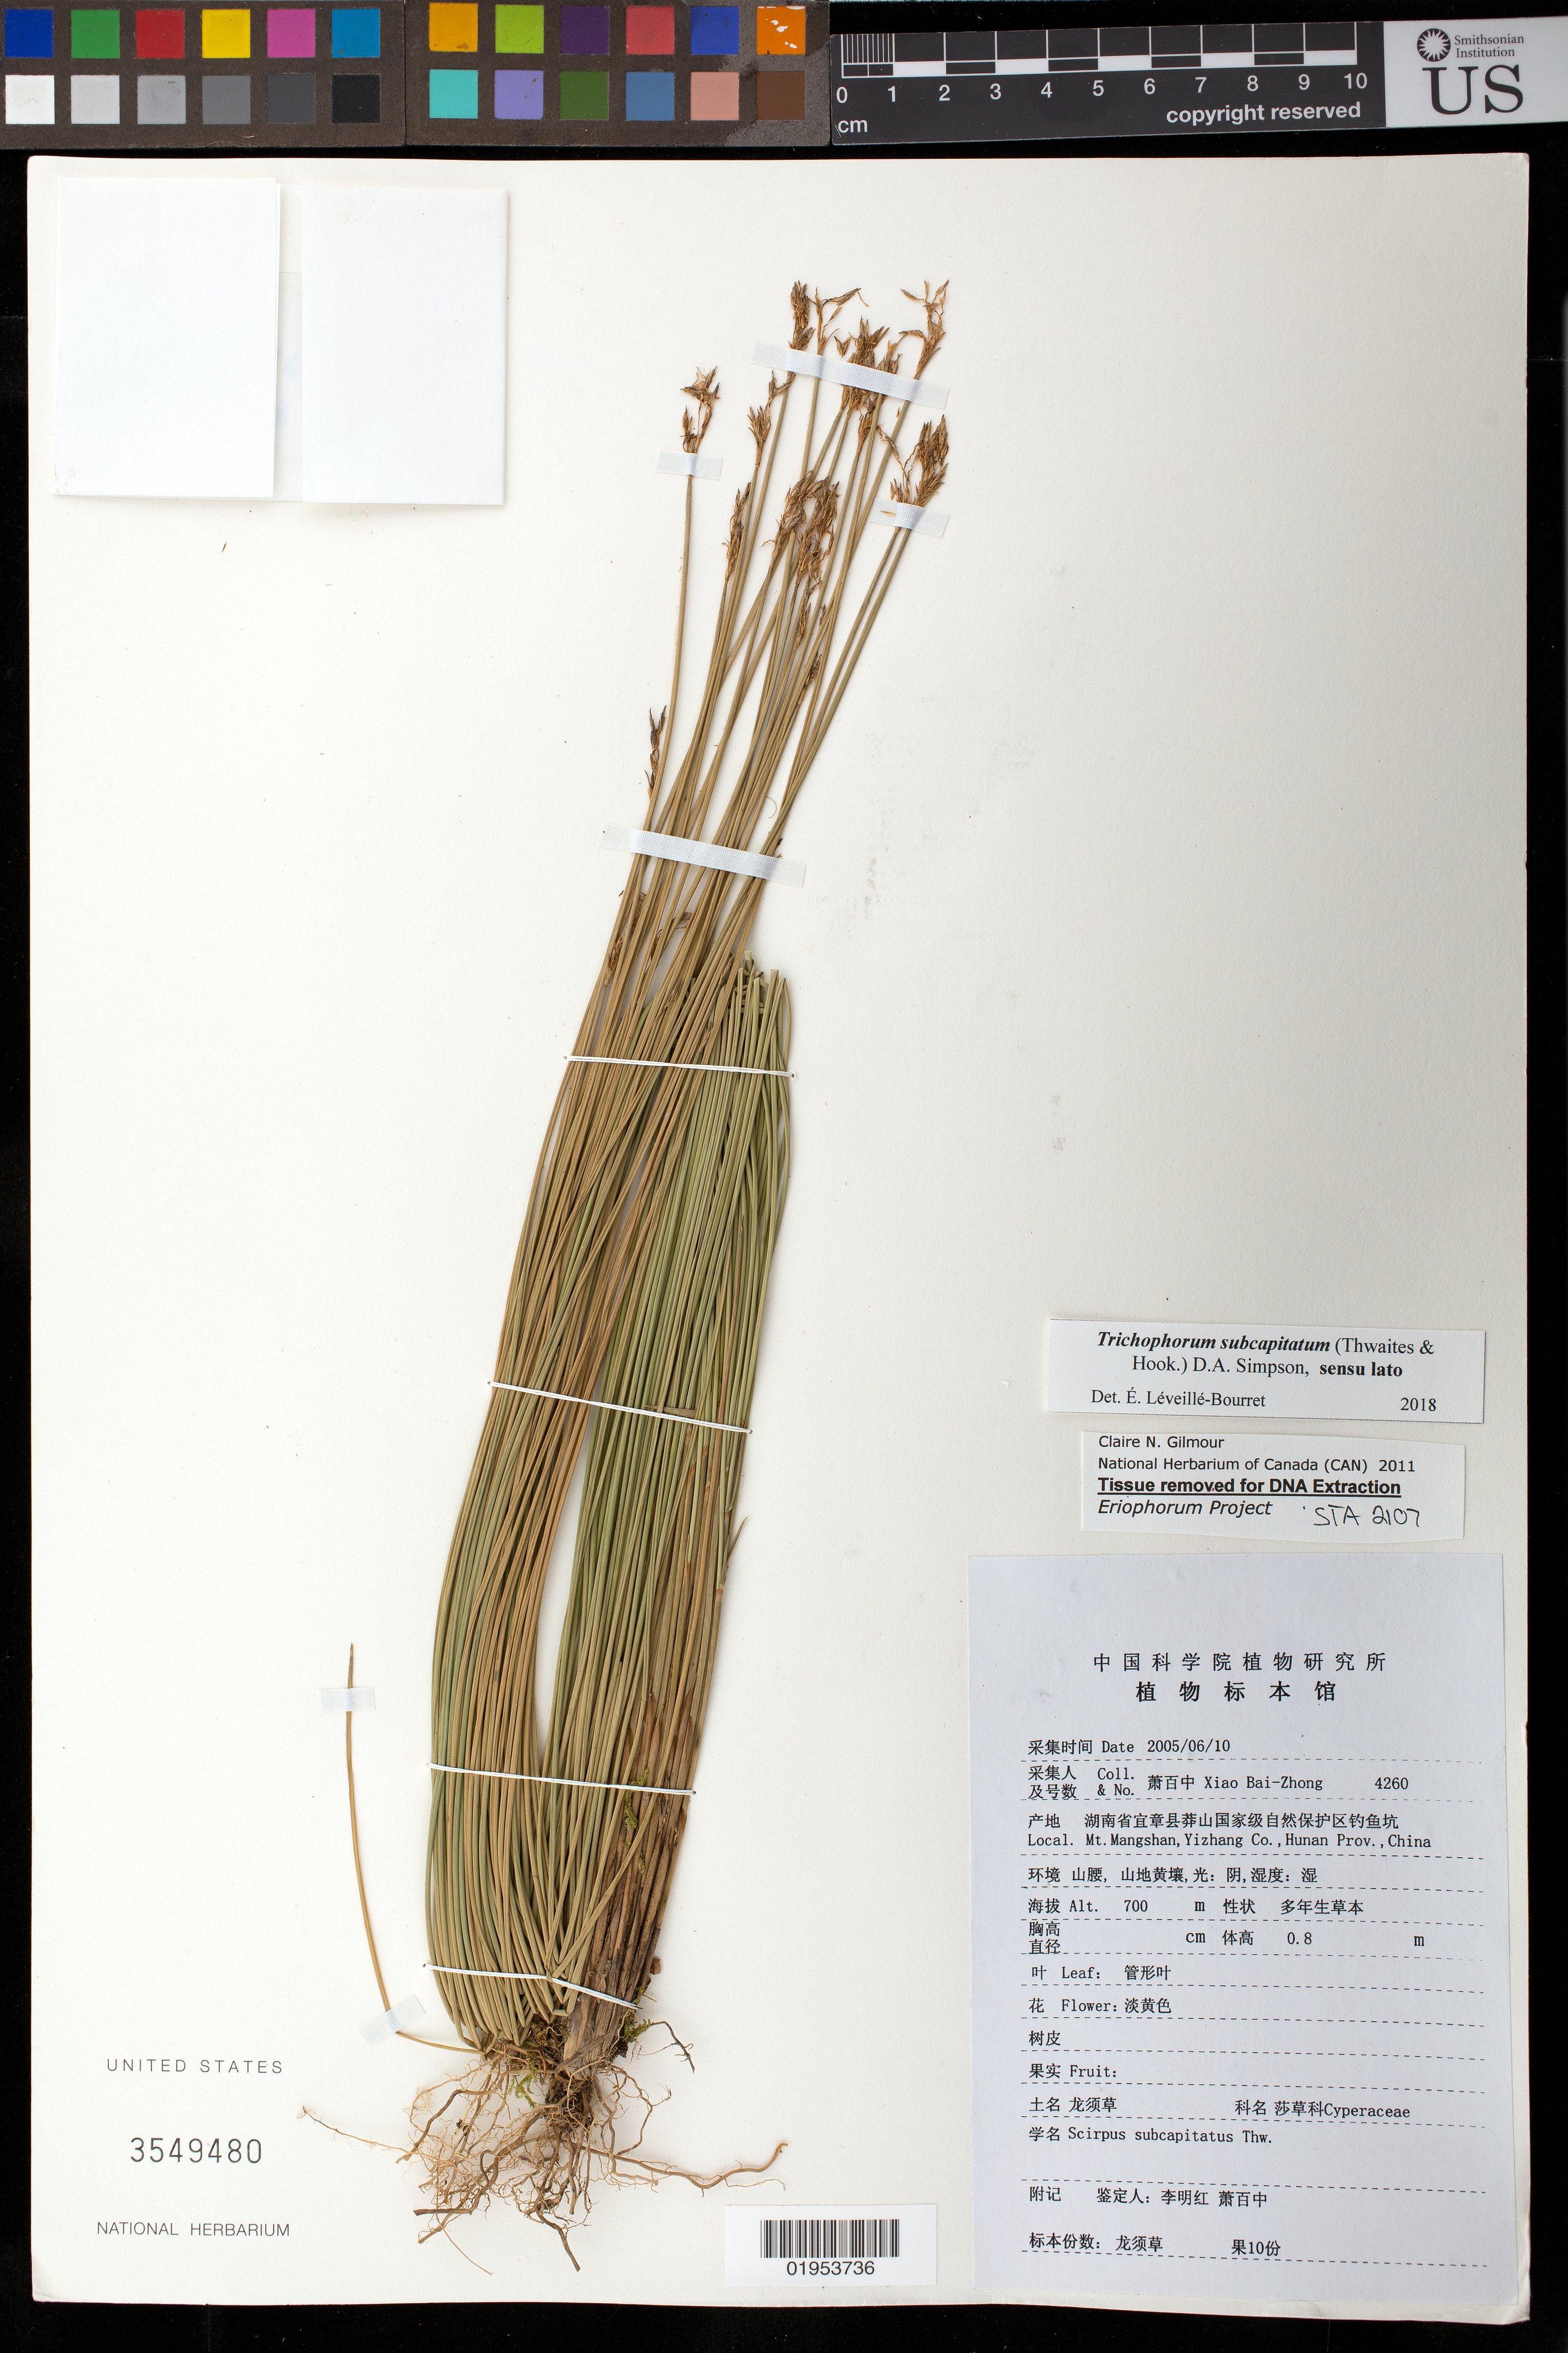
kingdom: Plantae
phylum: Tracheophyta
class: Liliopsida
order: Poales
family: Cyperaceae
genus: Trichophorum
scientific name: Trichophorum subcapitatum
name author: (Thwaites & Hook.) D.A. Simpson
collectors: X. Bai-Zhong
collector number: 4260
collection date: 2005-06-10 or 2005-10-06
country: China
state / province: Hunan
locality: Mt. Mangshan, Yizhang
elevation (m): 700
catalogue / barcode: US 3549480